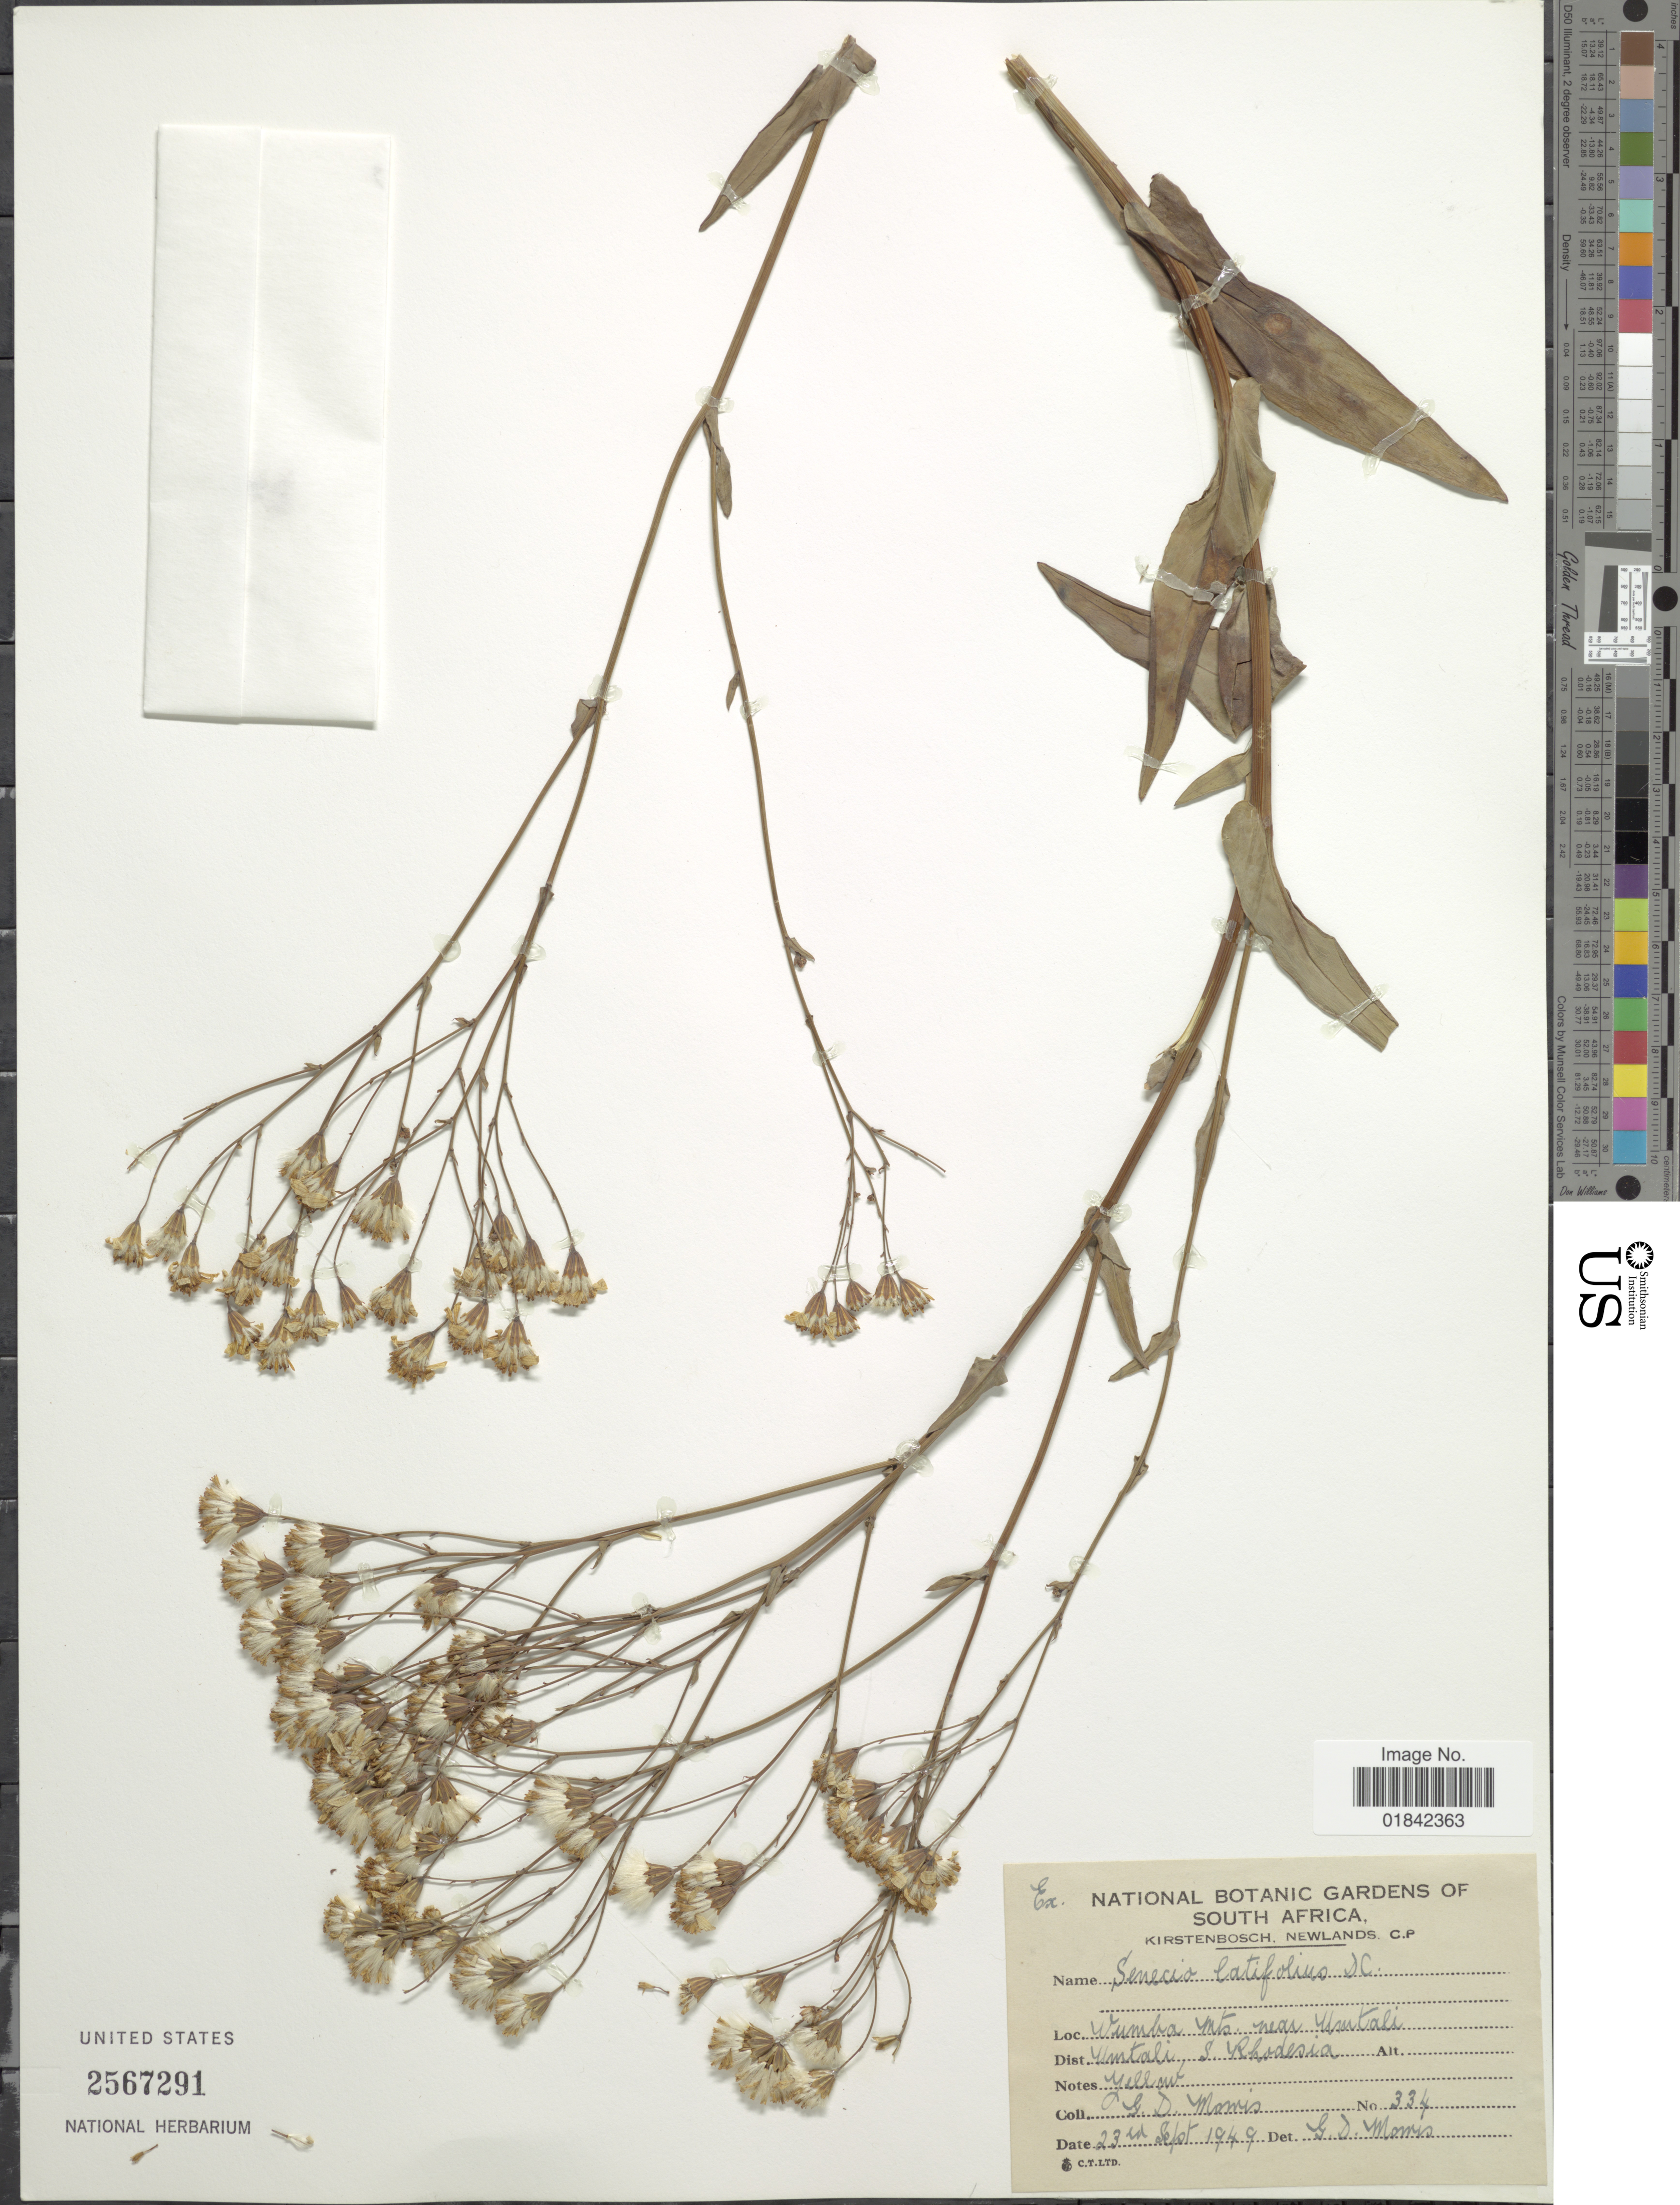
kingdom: Plantae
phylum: Tracheophyta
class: Magnoliopsida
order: Asterales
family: Asteraceae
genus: Senecio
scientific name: Senecio latifolius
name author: DC.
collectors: G. Mowis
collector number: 334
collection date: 1949-09-23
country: Zimbabwe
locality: Wumba mts., near Umtali, Umtali & Rhodesia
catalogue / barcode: US 2567291